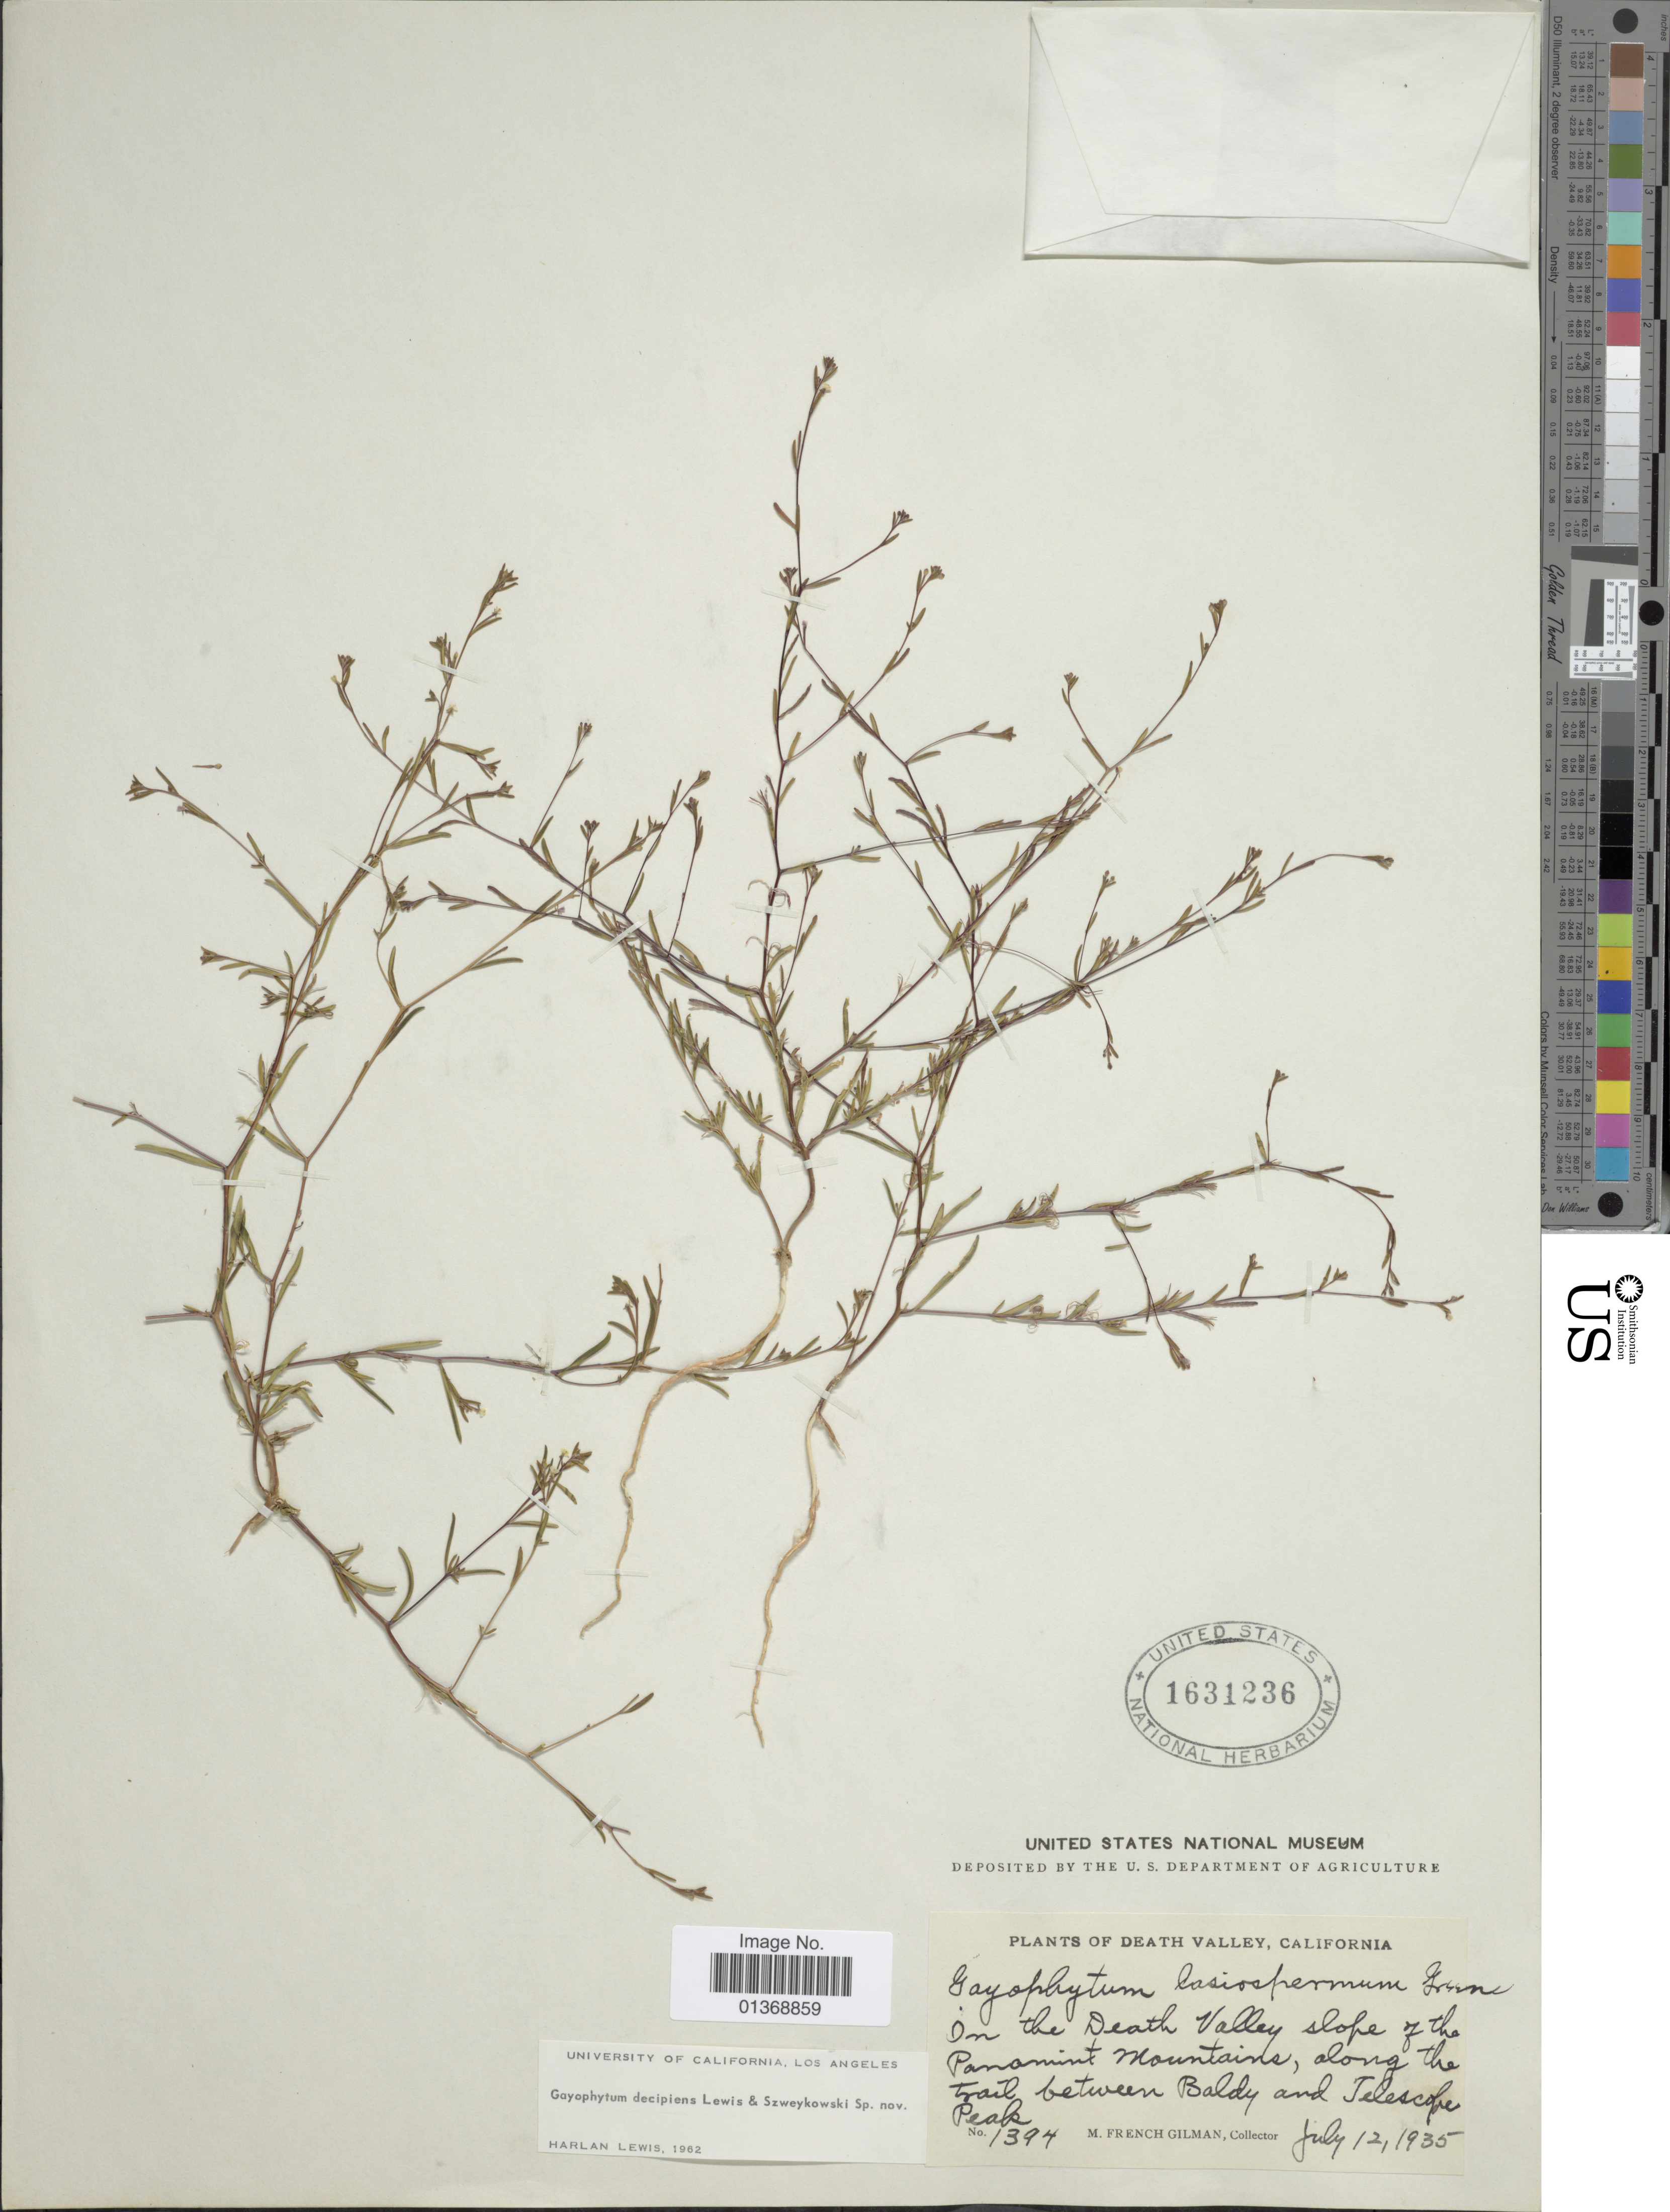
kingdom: Plantae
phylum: Tracheophyta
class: Magnoliopsida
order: Myrtales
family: Onagraceae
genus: Gayophytum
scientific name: Gayophytum decipiens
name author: F. H. Lewis & Szweyk.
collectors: M. F. Gilman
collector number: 1394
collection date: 1935-07-12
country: United States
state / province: California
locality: Death Valley, On the Death Valley slope of the Panamint Mountains, along the trail between Baldy and Telescope Peak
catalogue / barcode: US 1631236